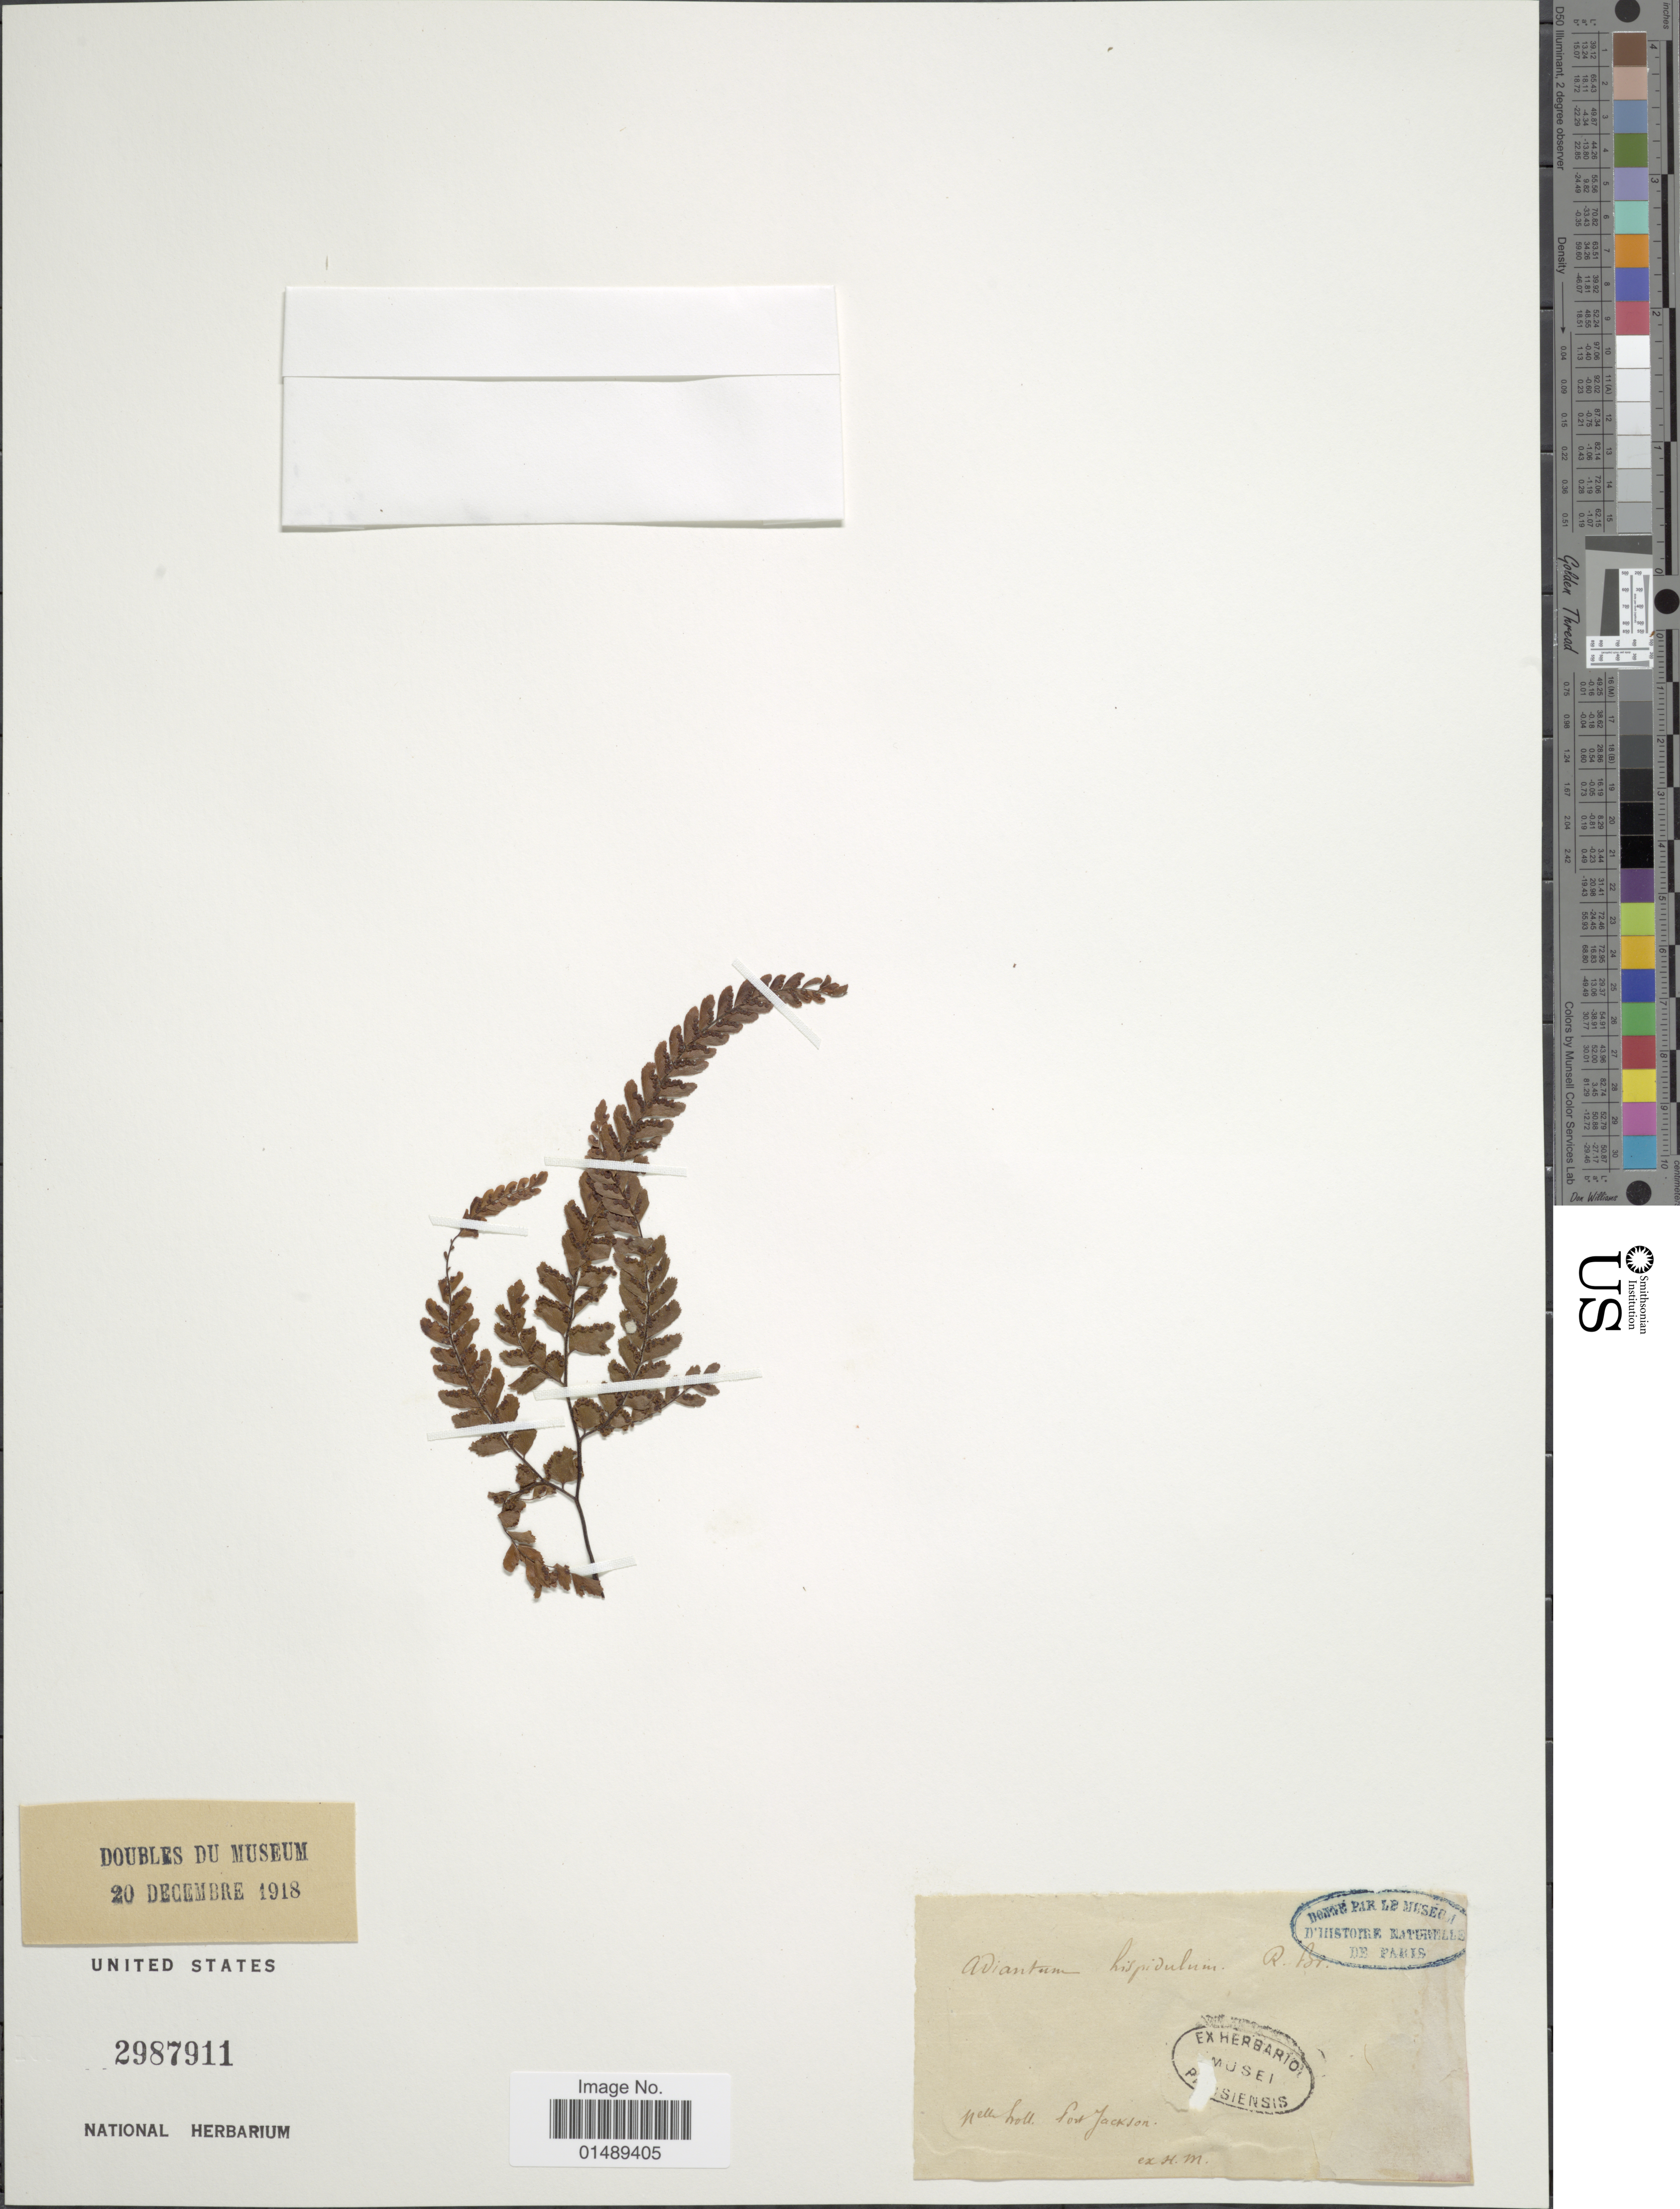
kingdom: Plantae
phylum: Tracheophyta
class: Polypodiopsida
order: Polypodiales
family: Pteridaceae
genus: Adiantum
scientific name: Adiantum hispidulum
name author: Sw.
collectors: ex herb. Mus. Paraensis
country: Australia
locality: Nlle Holande, Port Jackson.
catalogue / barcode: US 2987911